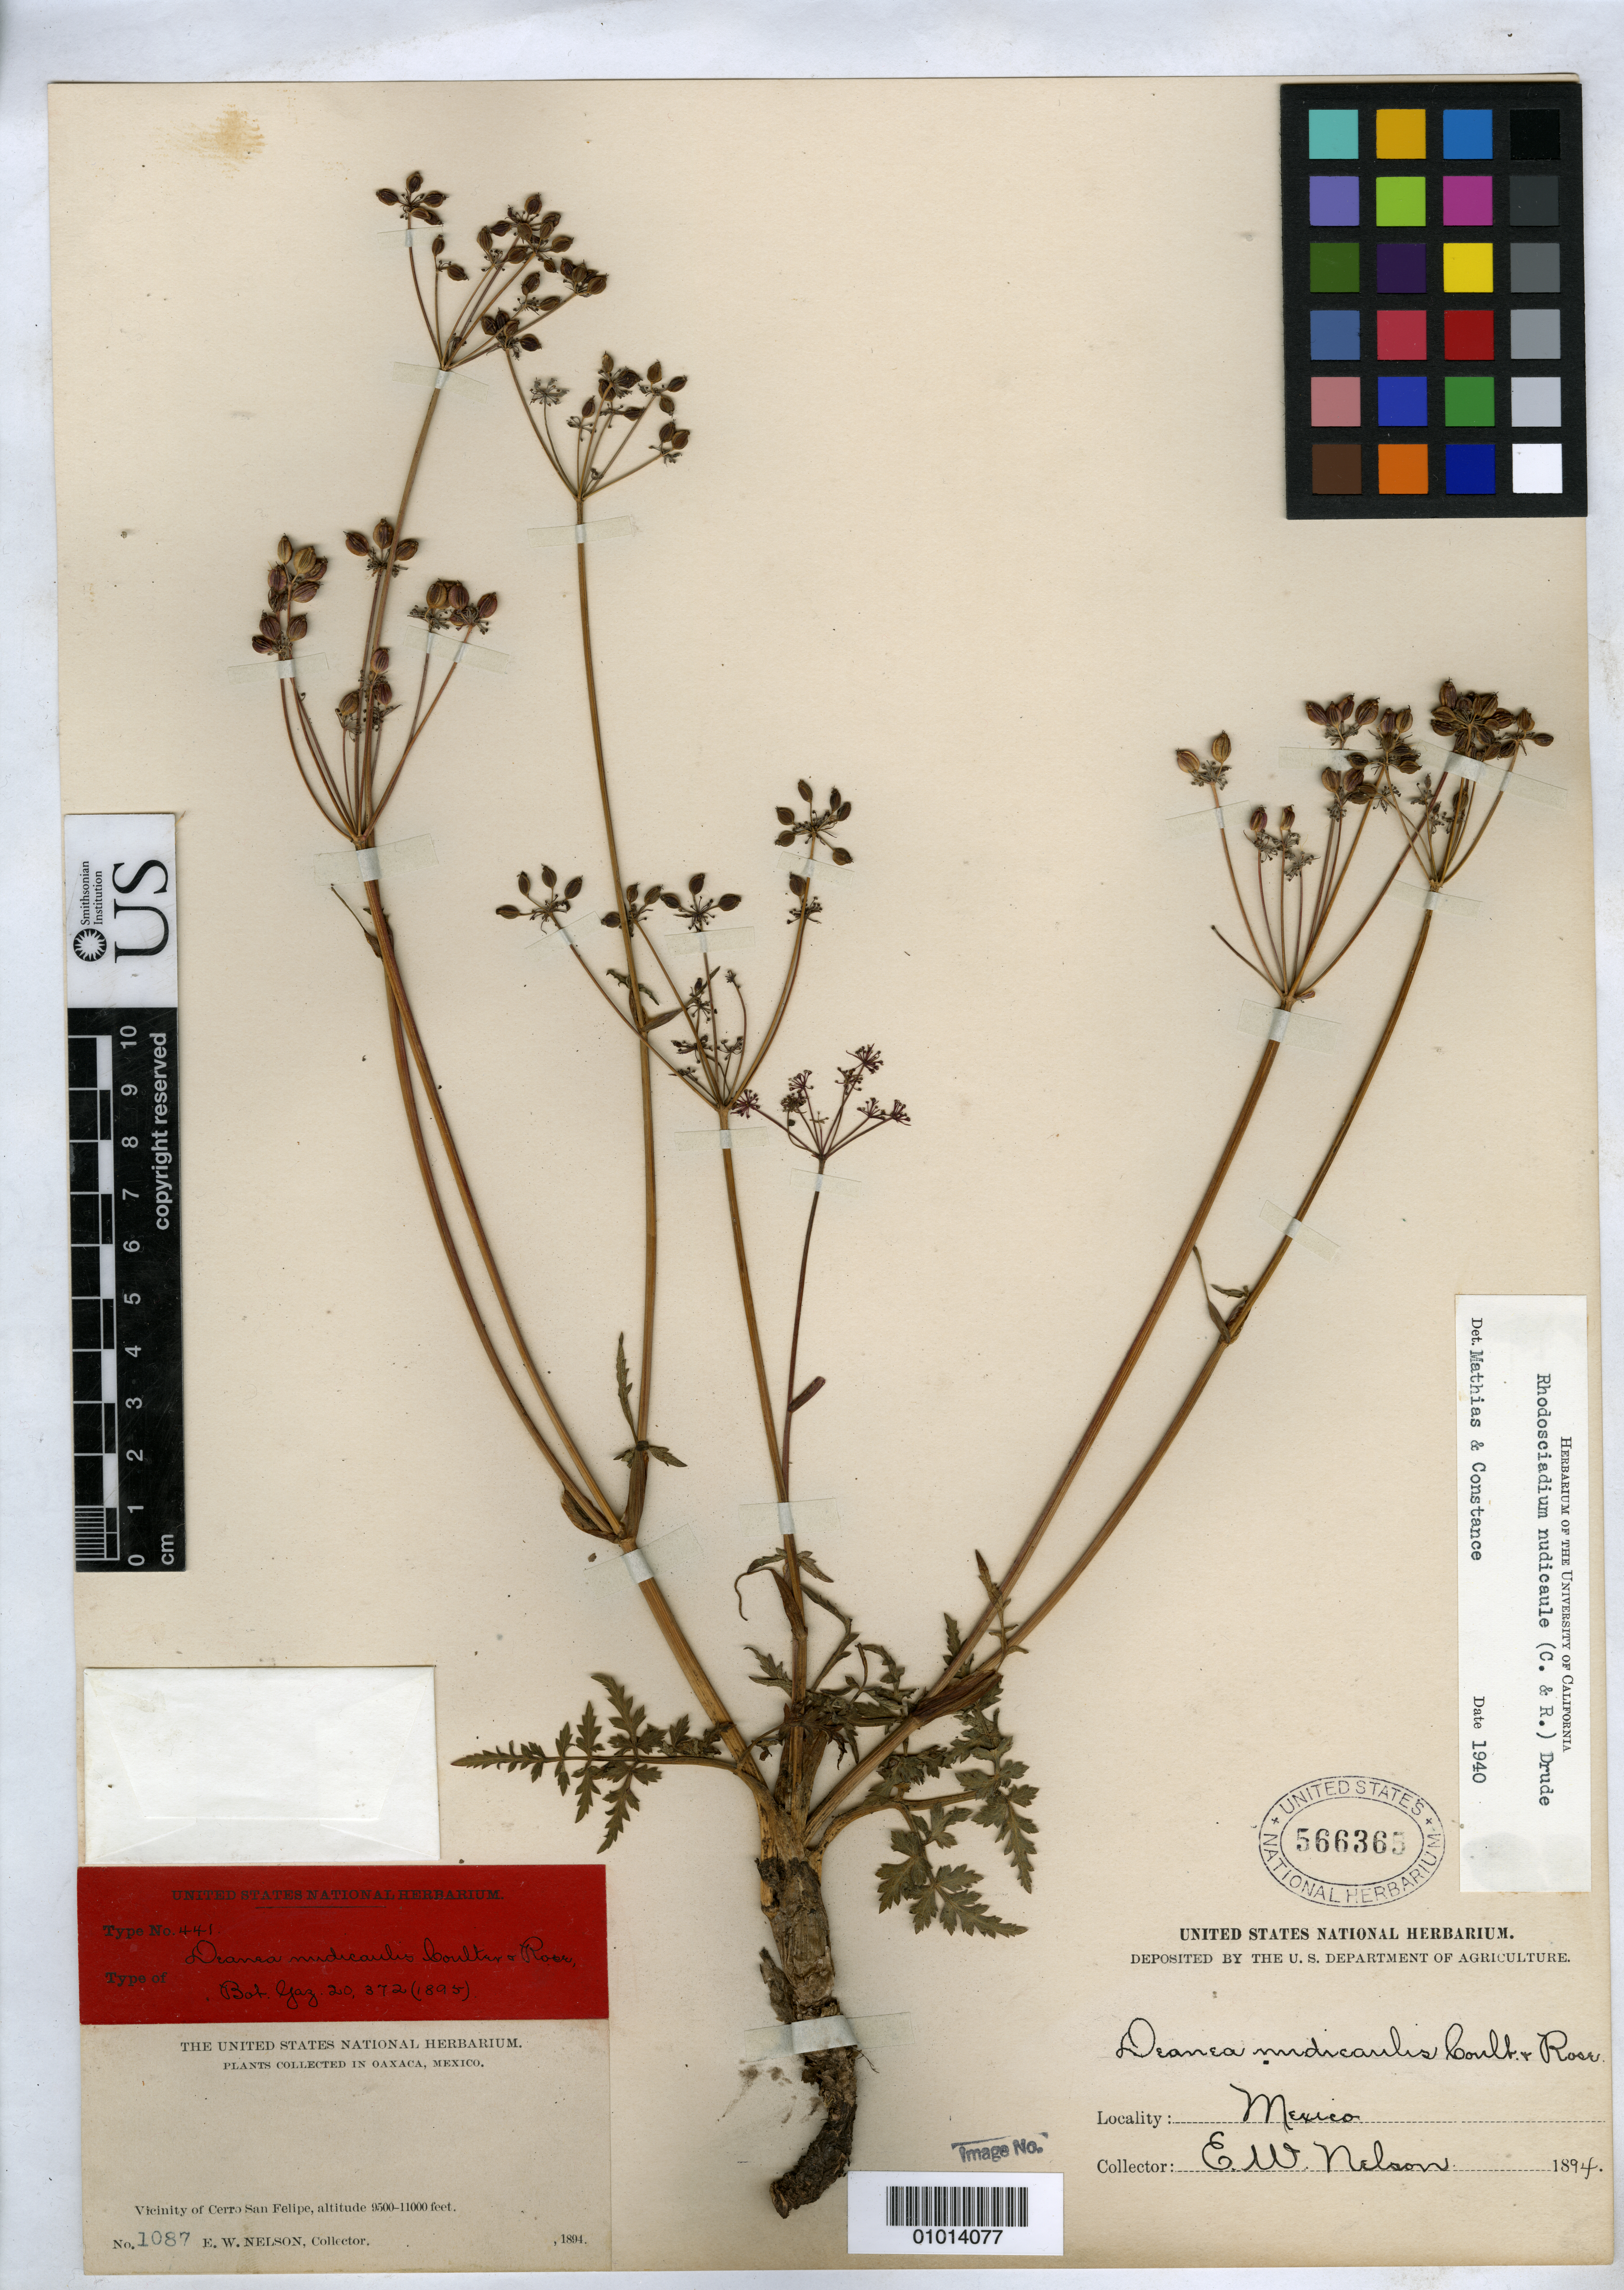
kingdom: Plantae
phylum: Tracheophyta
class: Magnoliopsida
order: Apiales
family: Apiaceae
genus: Deanea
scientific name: Deanea nudicaulis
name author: J.M. Coult. & Rose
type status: Syntype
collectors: E. W. Nelson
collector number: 1087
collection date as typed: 1894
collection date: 1894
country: Mexico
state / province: Oaxaca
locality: Vicinity of Cerro San Felipe.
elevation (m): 2896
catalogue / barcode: US 566365